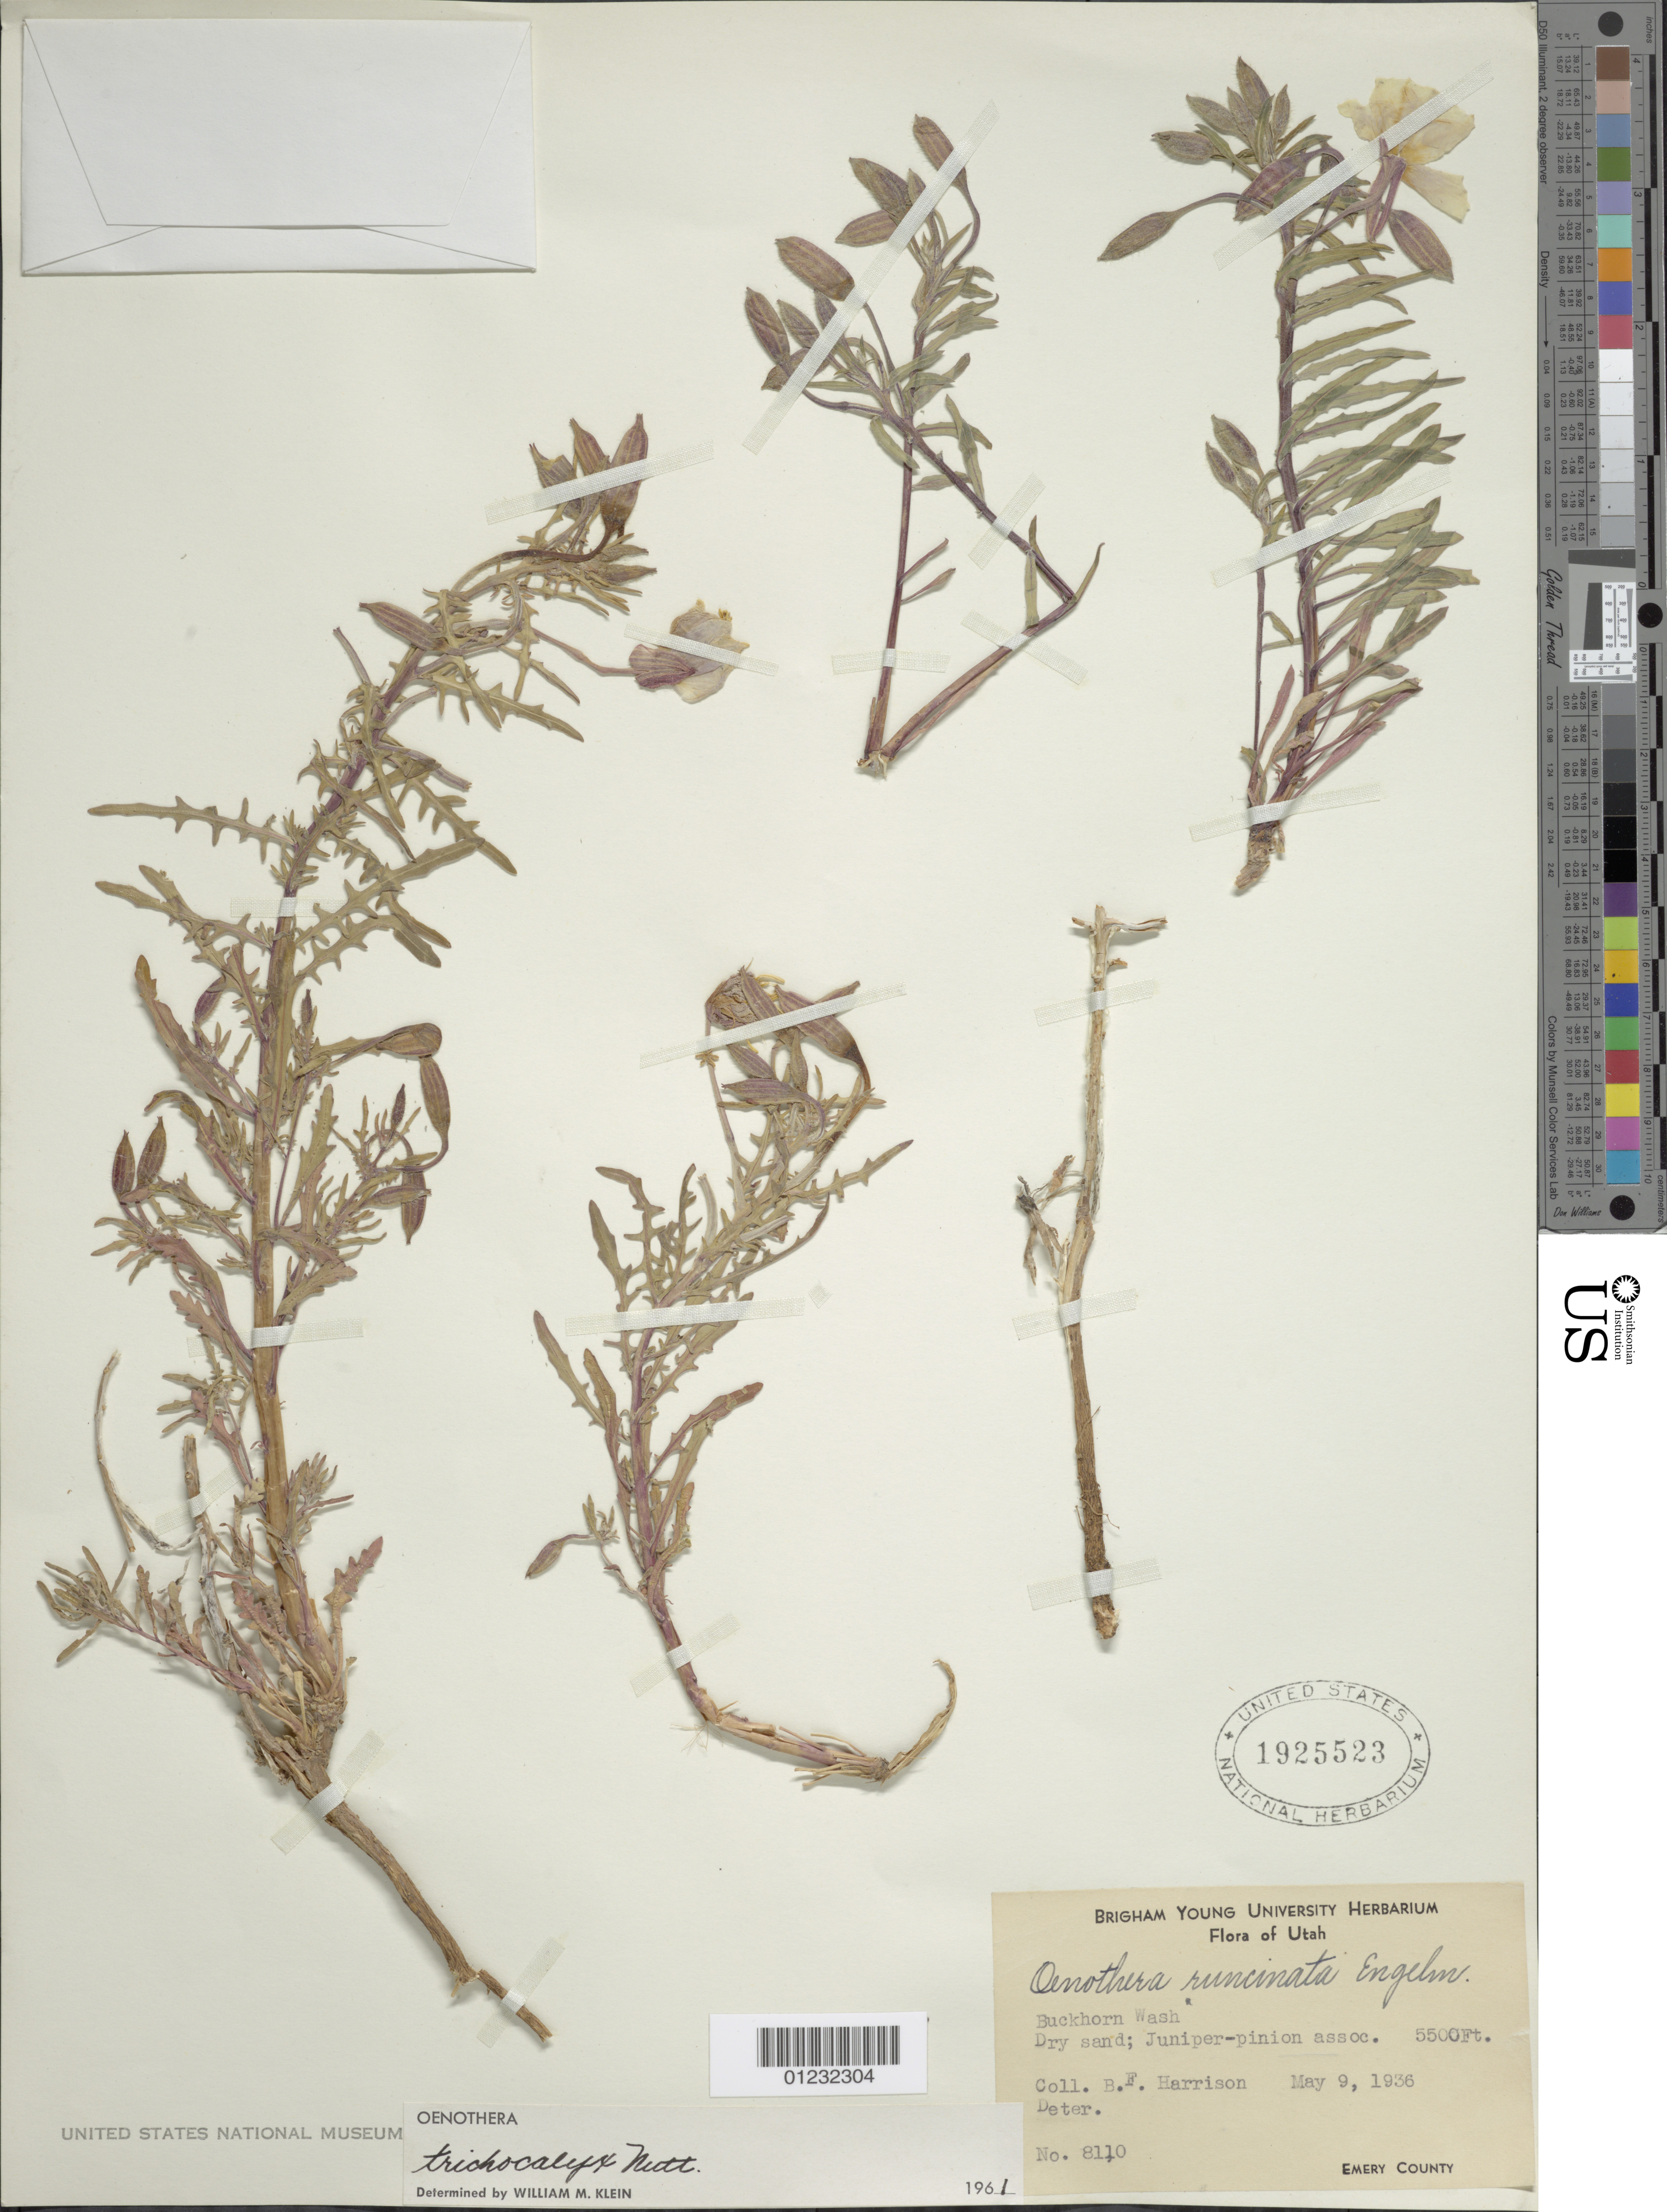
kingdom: Plantae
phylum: Tracheophyta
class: Magnoliopsida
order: Myrtales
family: Onagraceae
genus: Oenothera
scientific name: Oenothera pallida subsp. trichocalyx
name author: (Nutt.) Munz & W.M. Klein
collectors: B. F. Harrison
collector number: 8110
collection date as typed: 9 May 1936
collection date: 1936-05-09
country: United States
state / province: Utah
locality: Buckhorn Wash.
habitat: Dry sand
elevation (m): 1676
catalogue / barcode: US 1925523